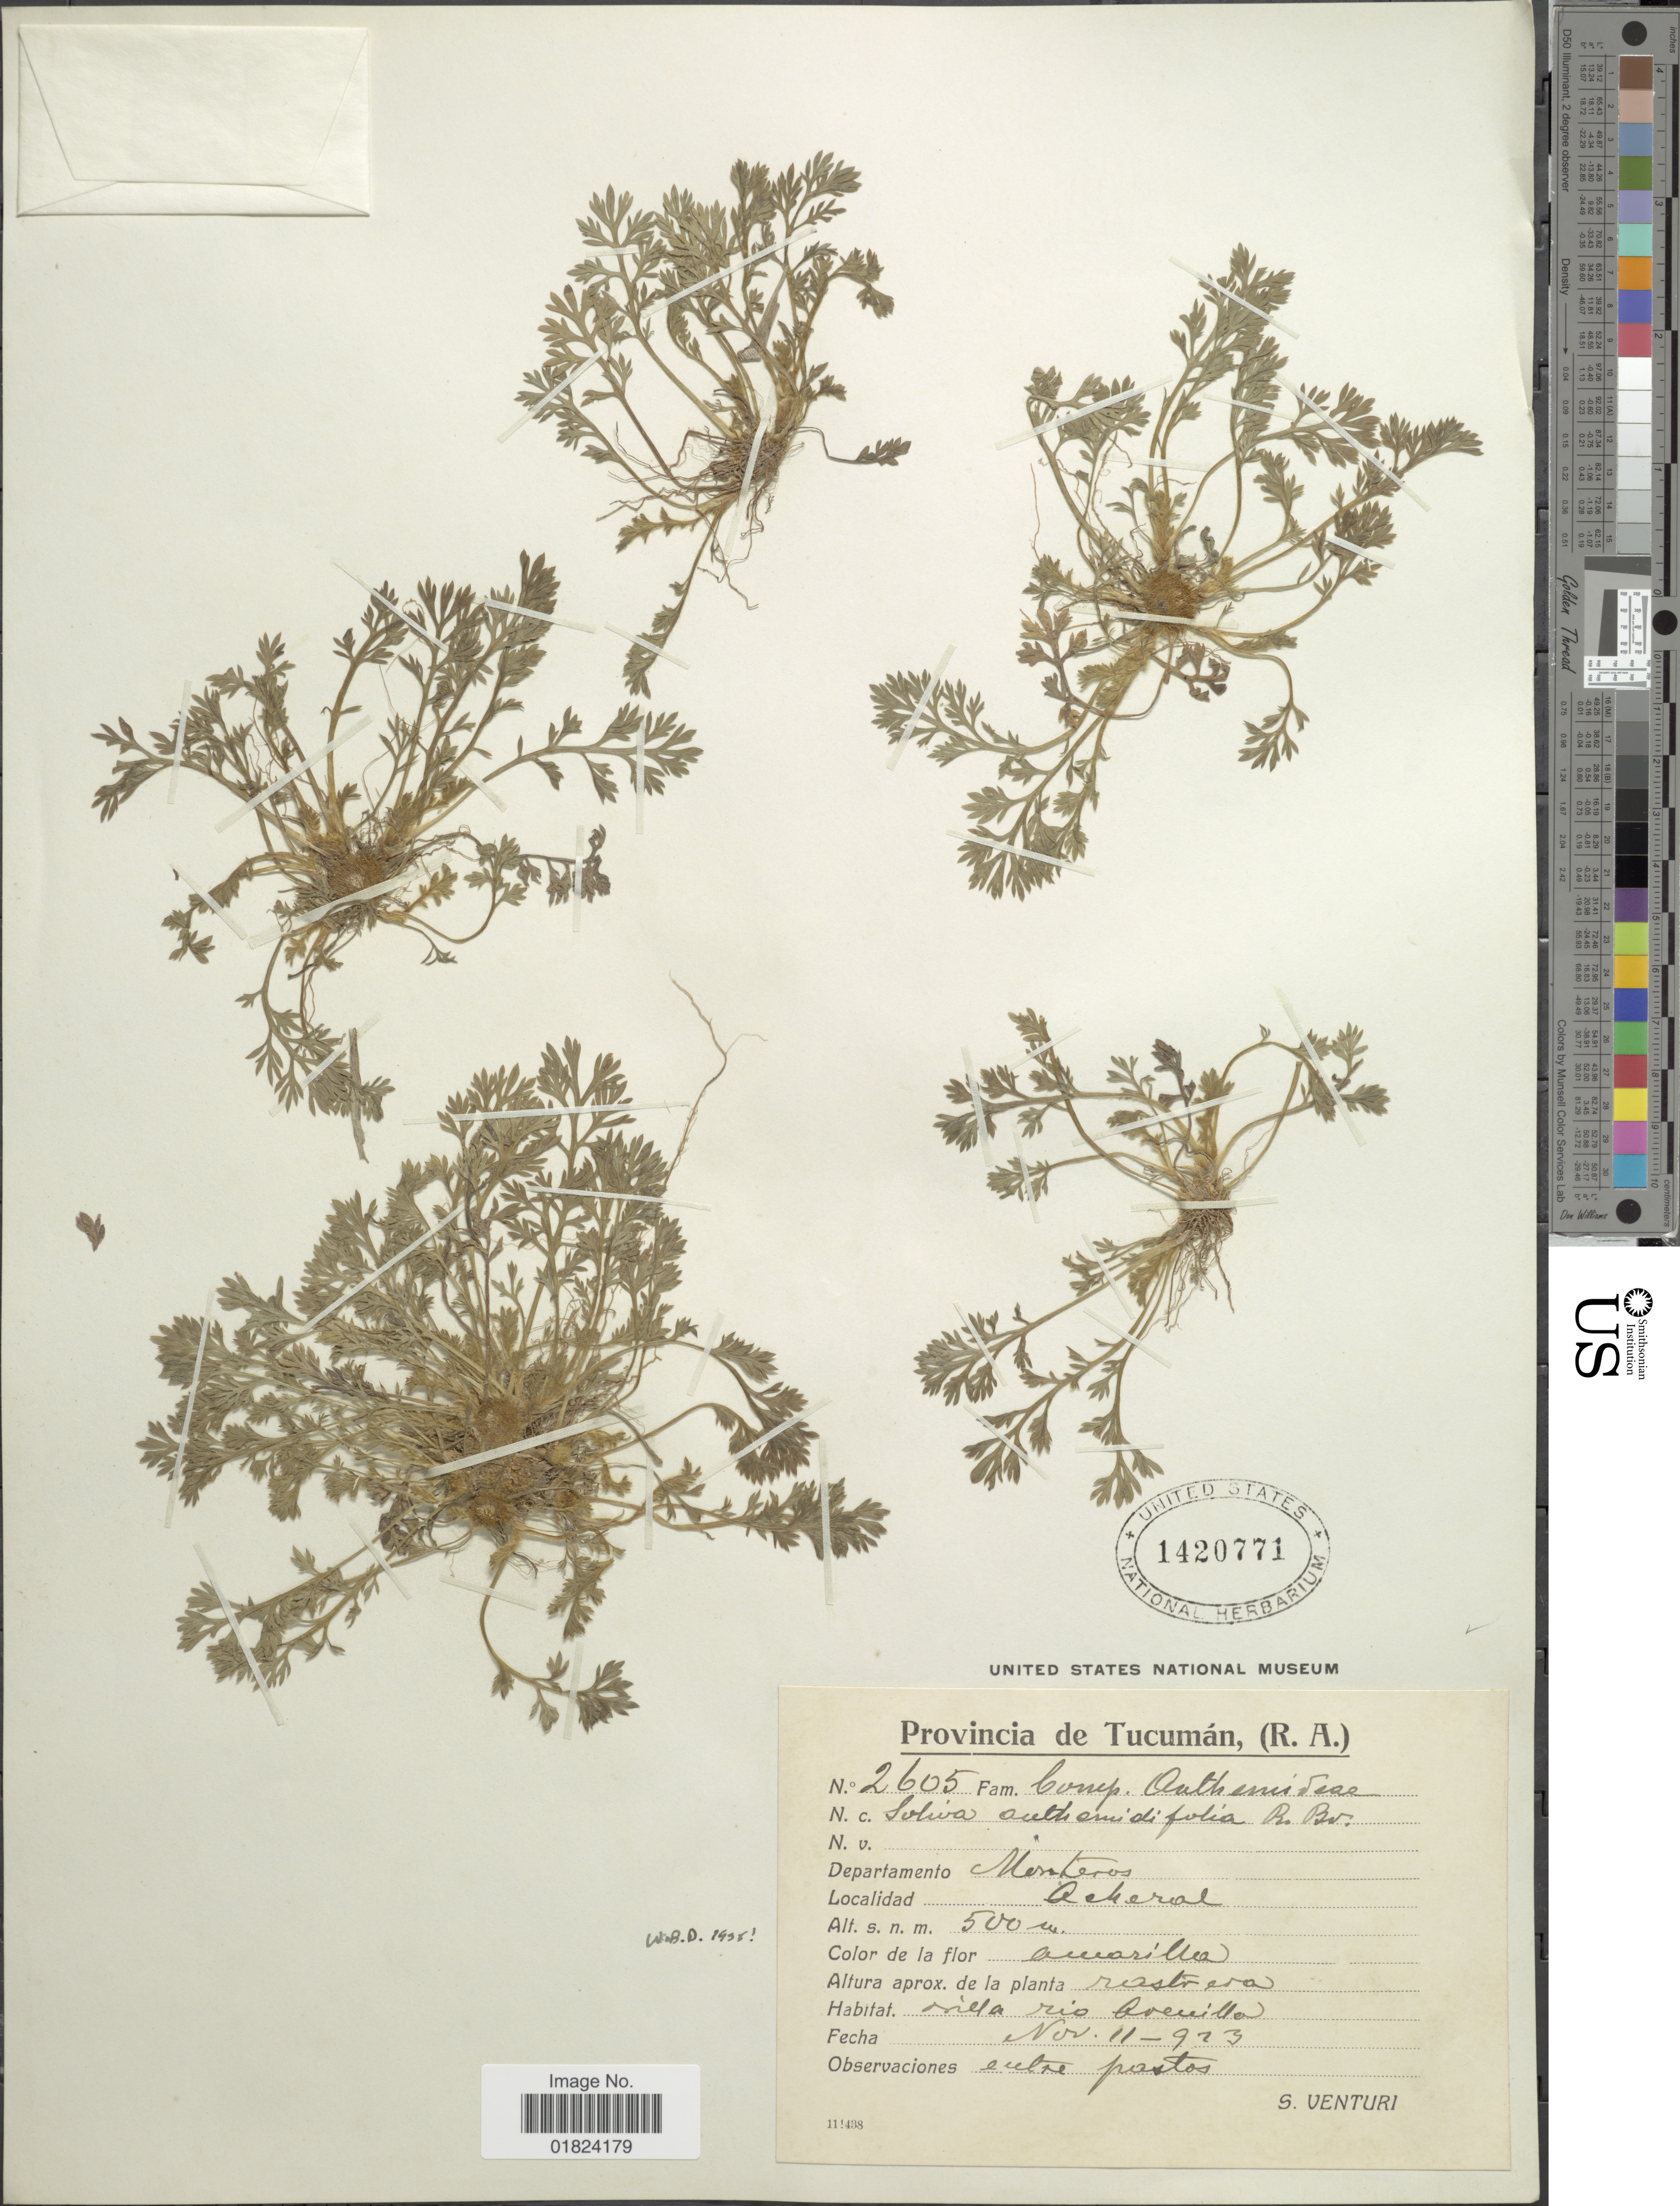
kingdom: Plantae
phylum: Tracheophyta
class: Magnoliopsida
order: Asterales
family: Asteraceae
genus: Soliva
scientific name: Soliva anthemifolia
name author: (Juss.) Sweet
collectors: S. Venturi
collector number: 2605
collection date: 1923-11-11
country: Argentina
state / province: Tucuman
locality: (R.A.), Departamento Monteros, Acheral.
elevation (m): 500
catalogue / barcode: US 1420771